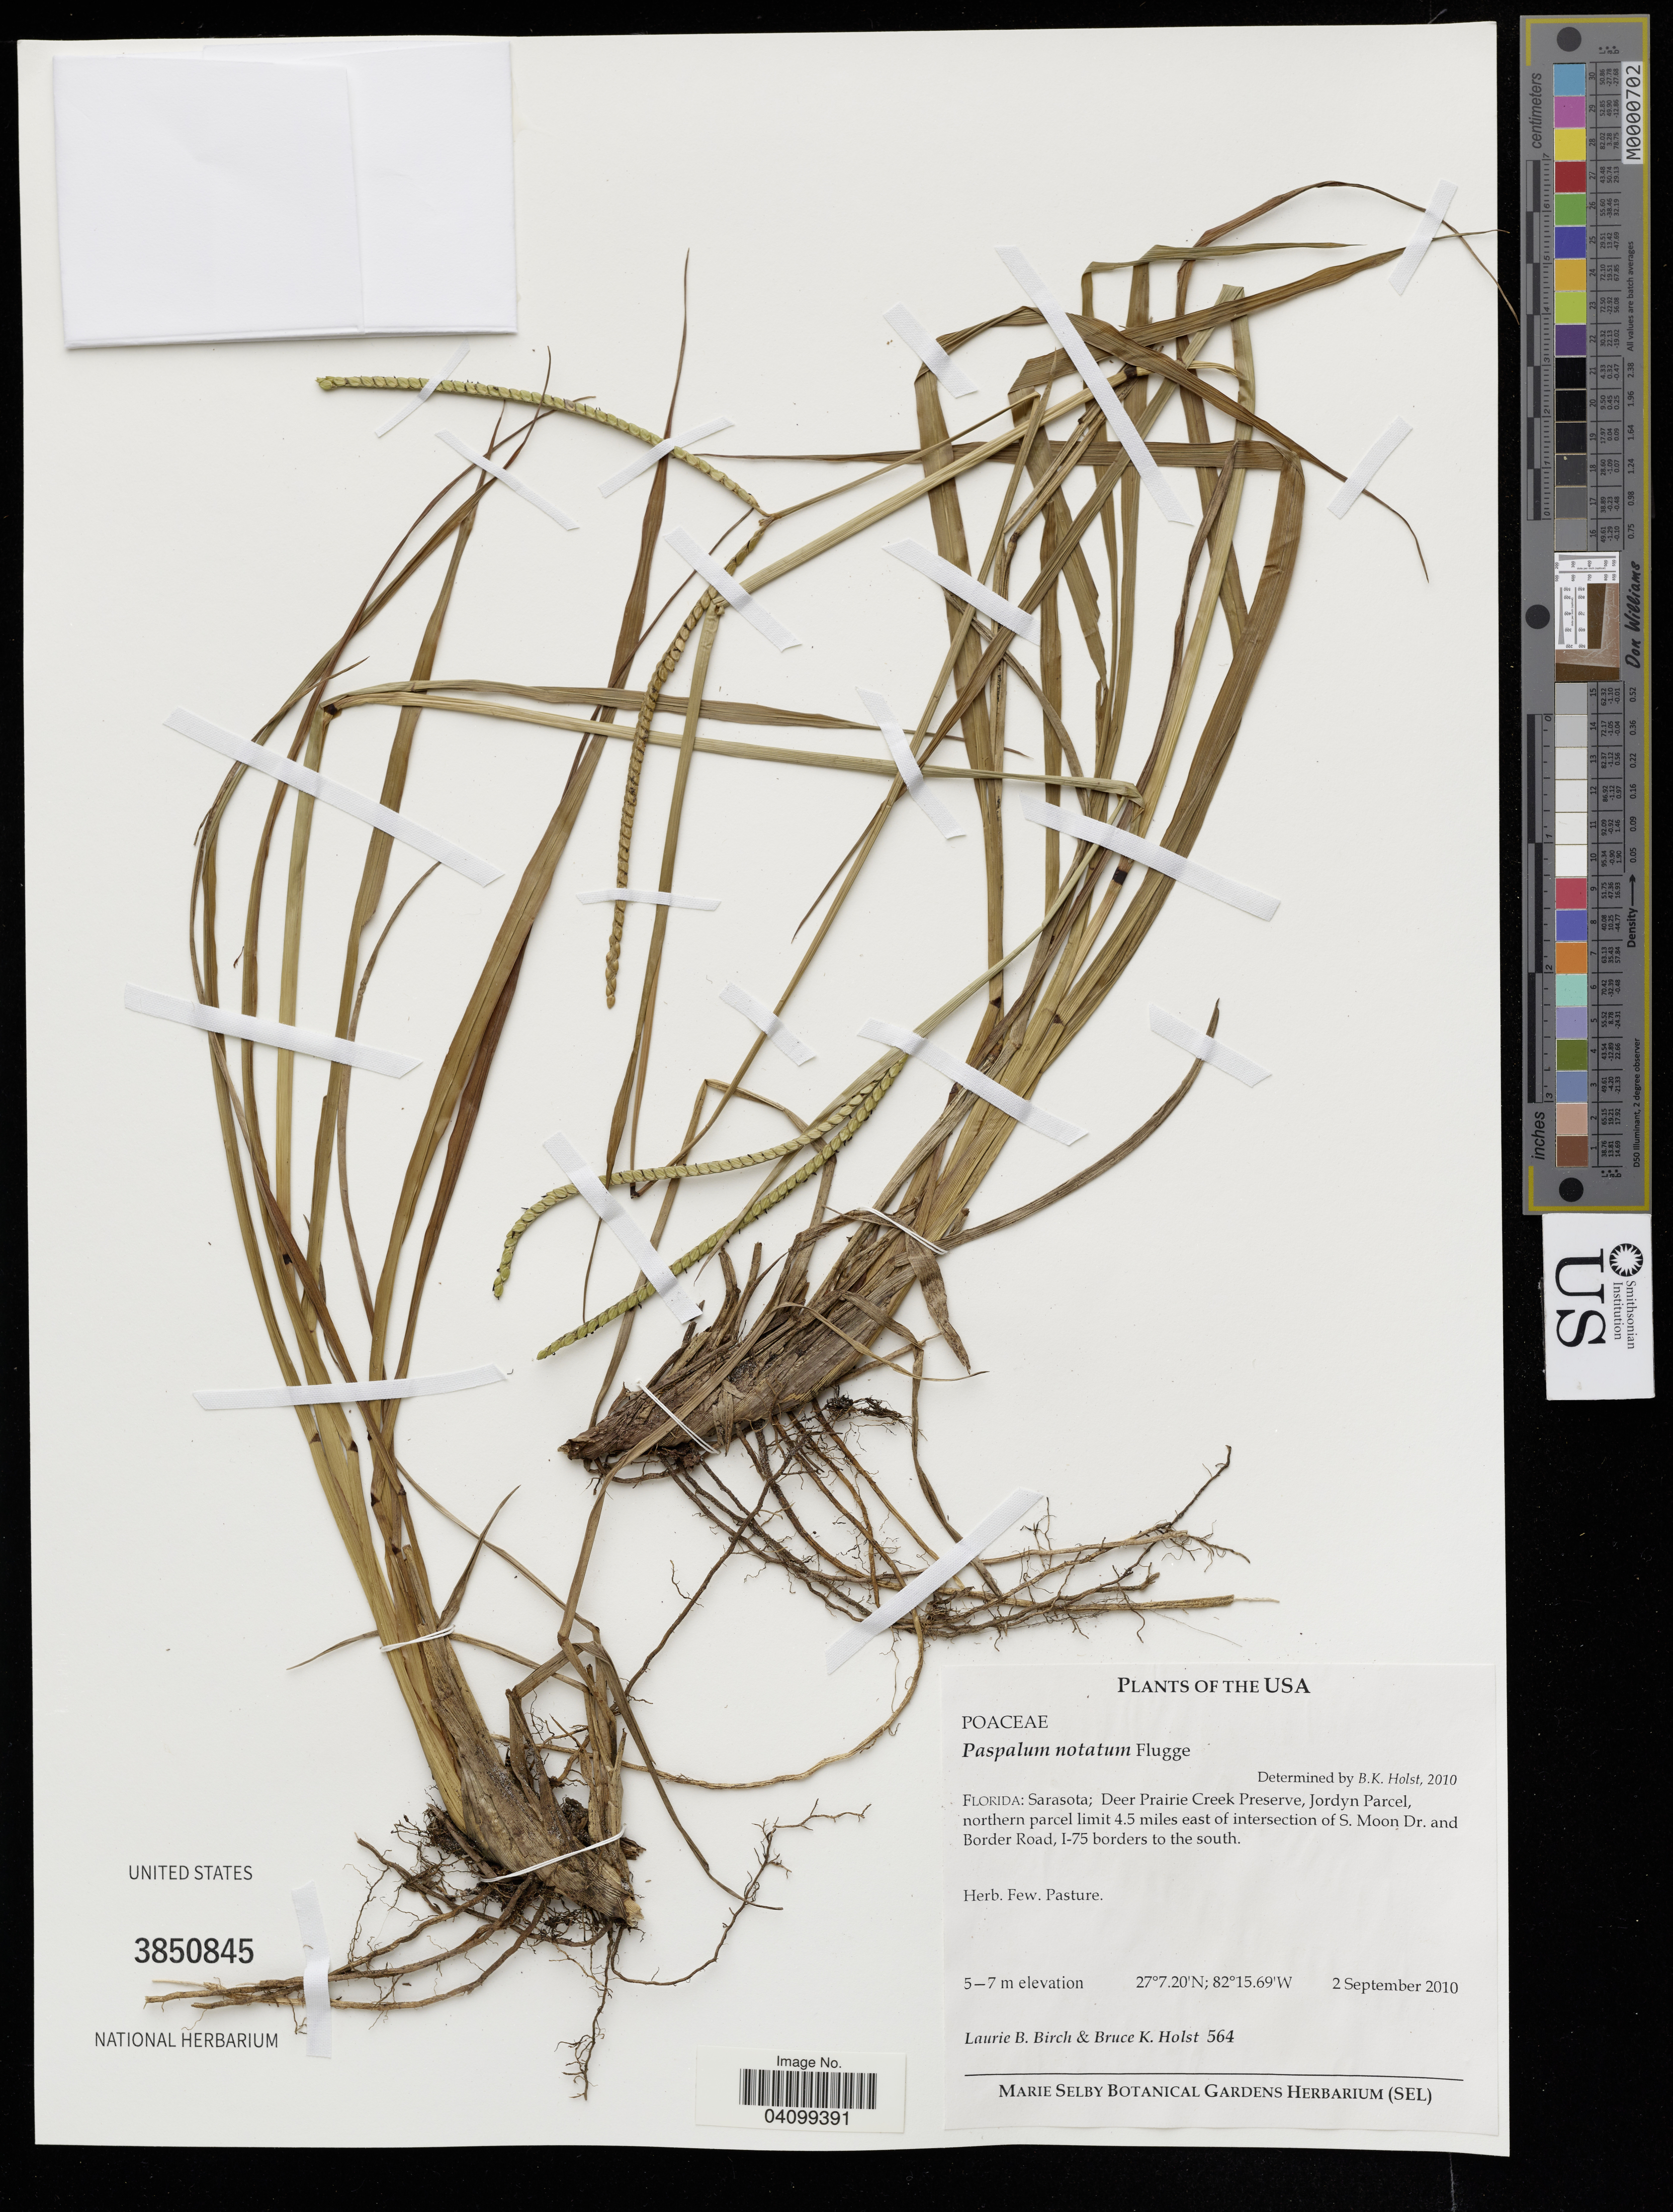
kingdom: Plantae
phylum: Tracheophyta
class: Liliopsida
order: Poales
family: Poaceae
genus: Paspalum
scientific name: Paspalum notatum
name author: Flüggé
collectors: L. Birch & B. Holst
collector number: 564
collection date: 2010-09-02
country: United States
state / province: Florida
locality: Sarasota; Deer Prairie Creek Preserve, Jordyn Parcel, northern parcel limit 4.5 miles east of intersection of S. Moon Dr. and Border Road, 1-75 borders to the south.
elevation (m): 5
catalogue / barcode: US 3850845